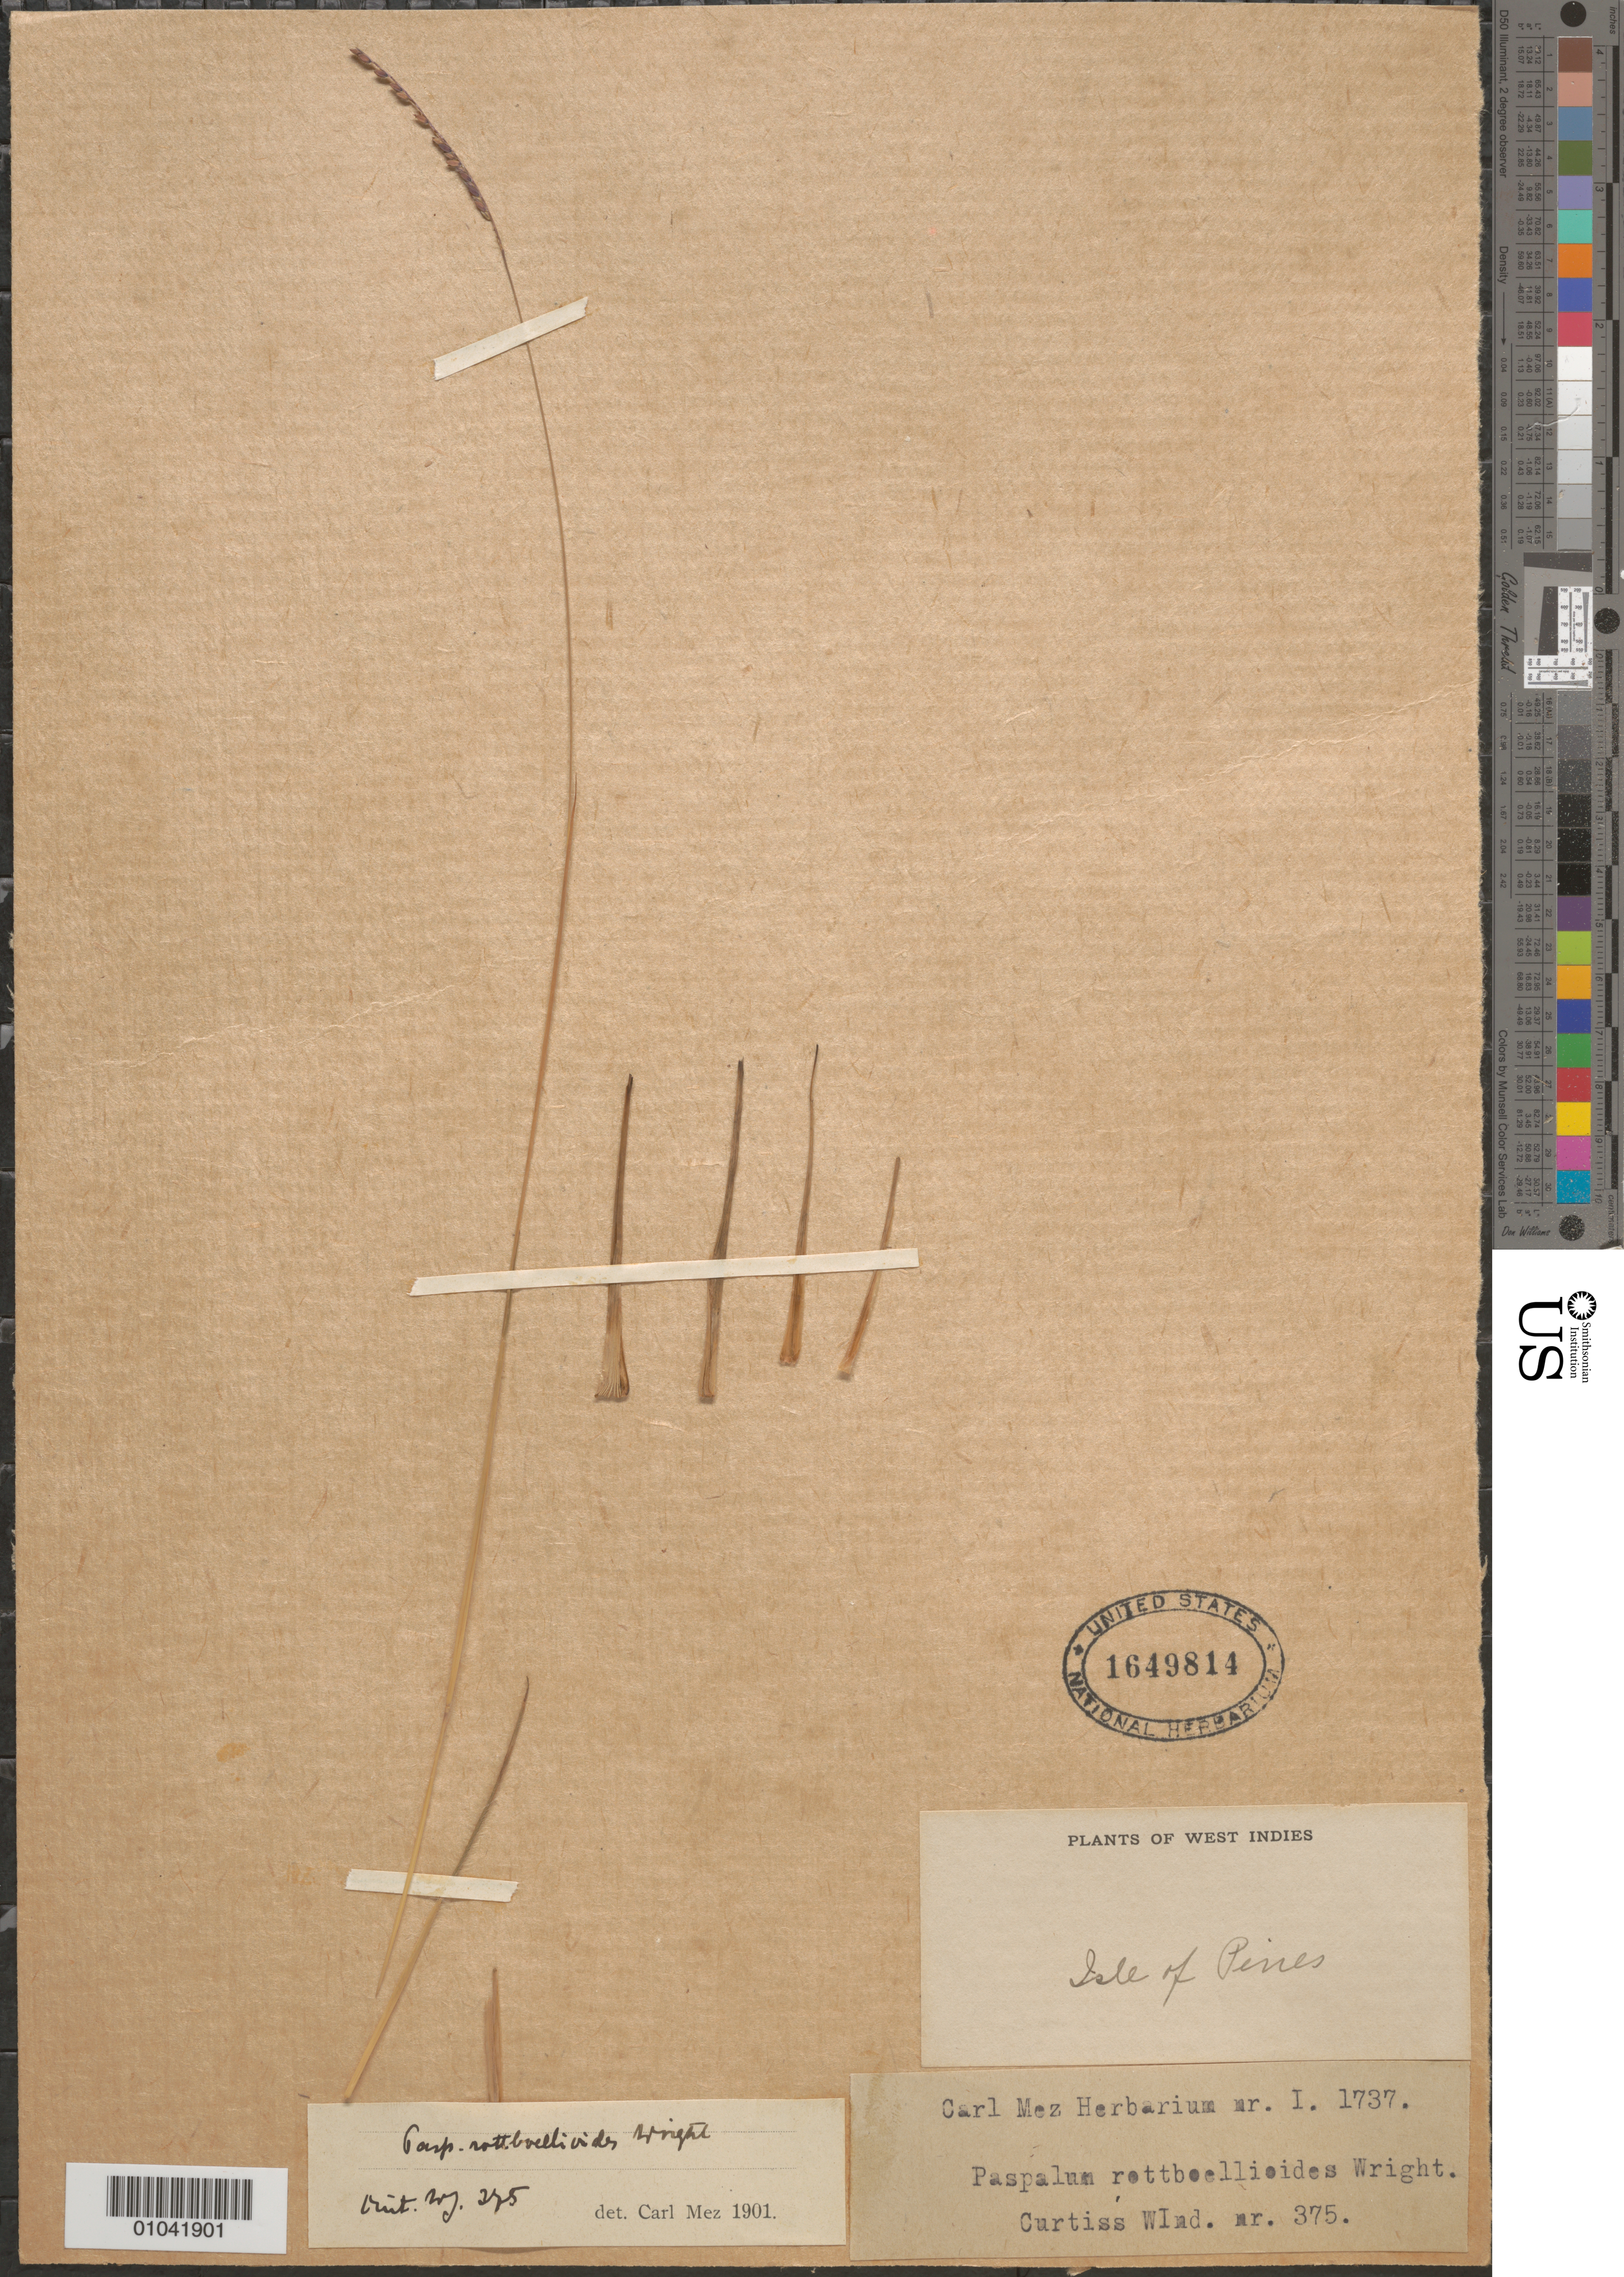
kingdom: Plantae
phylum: Tracheophyta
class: Liliopsida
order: Poales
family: Poaceae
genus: Paspalum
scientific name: Paspalum rottboellioides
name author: C. Wright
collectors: A. H. Curtiss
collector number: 375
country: Cuba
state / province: Isla de la Juventud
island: Isla de la Juventud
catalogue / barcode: US 1649814